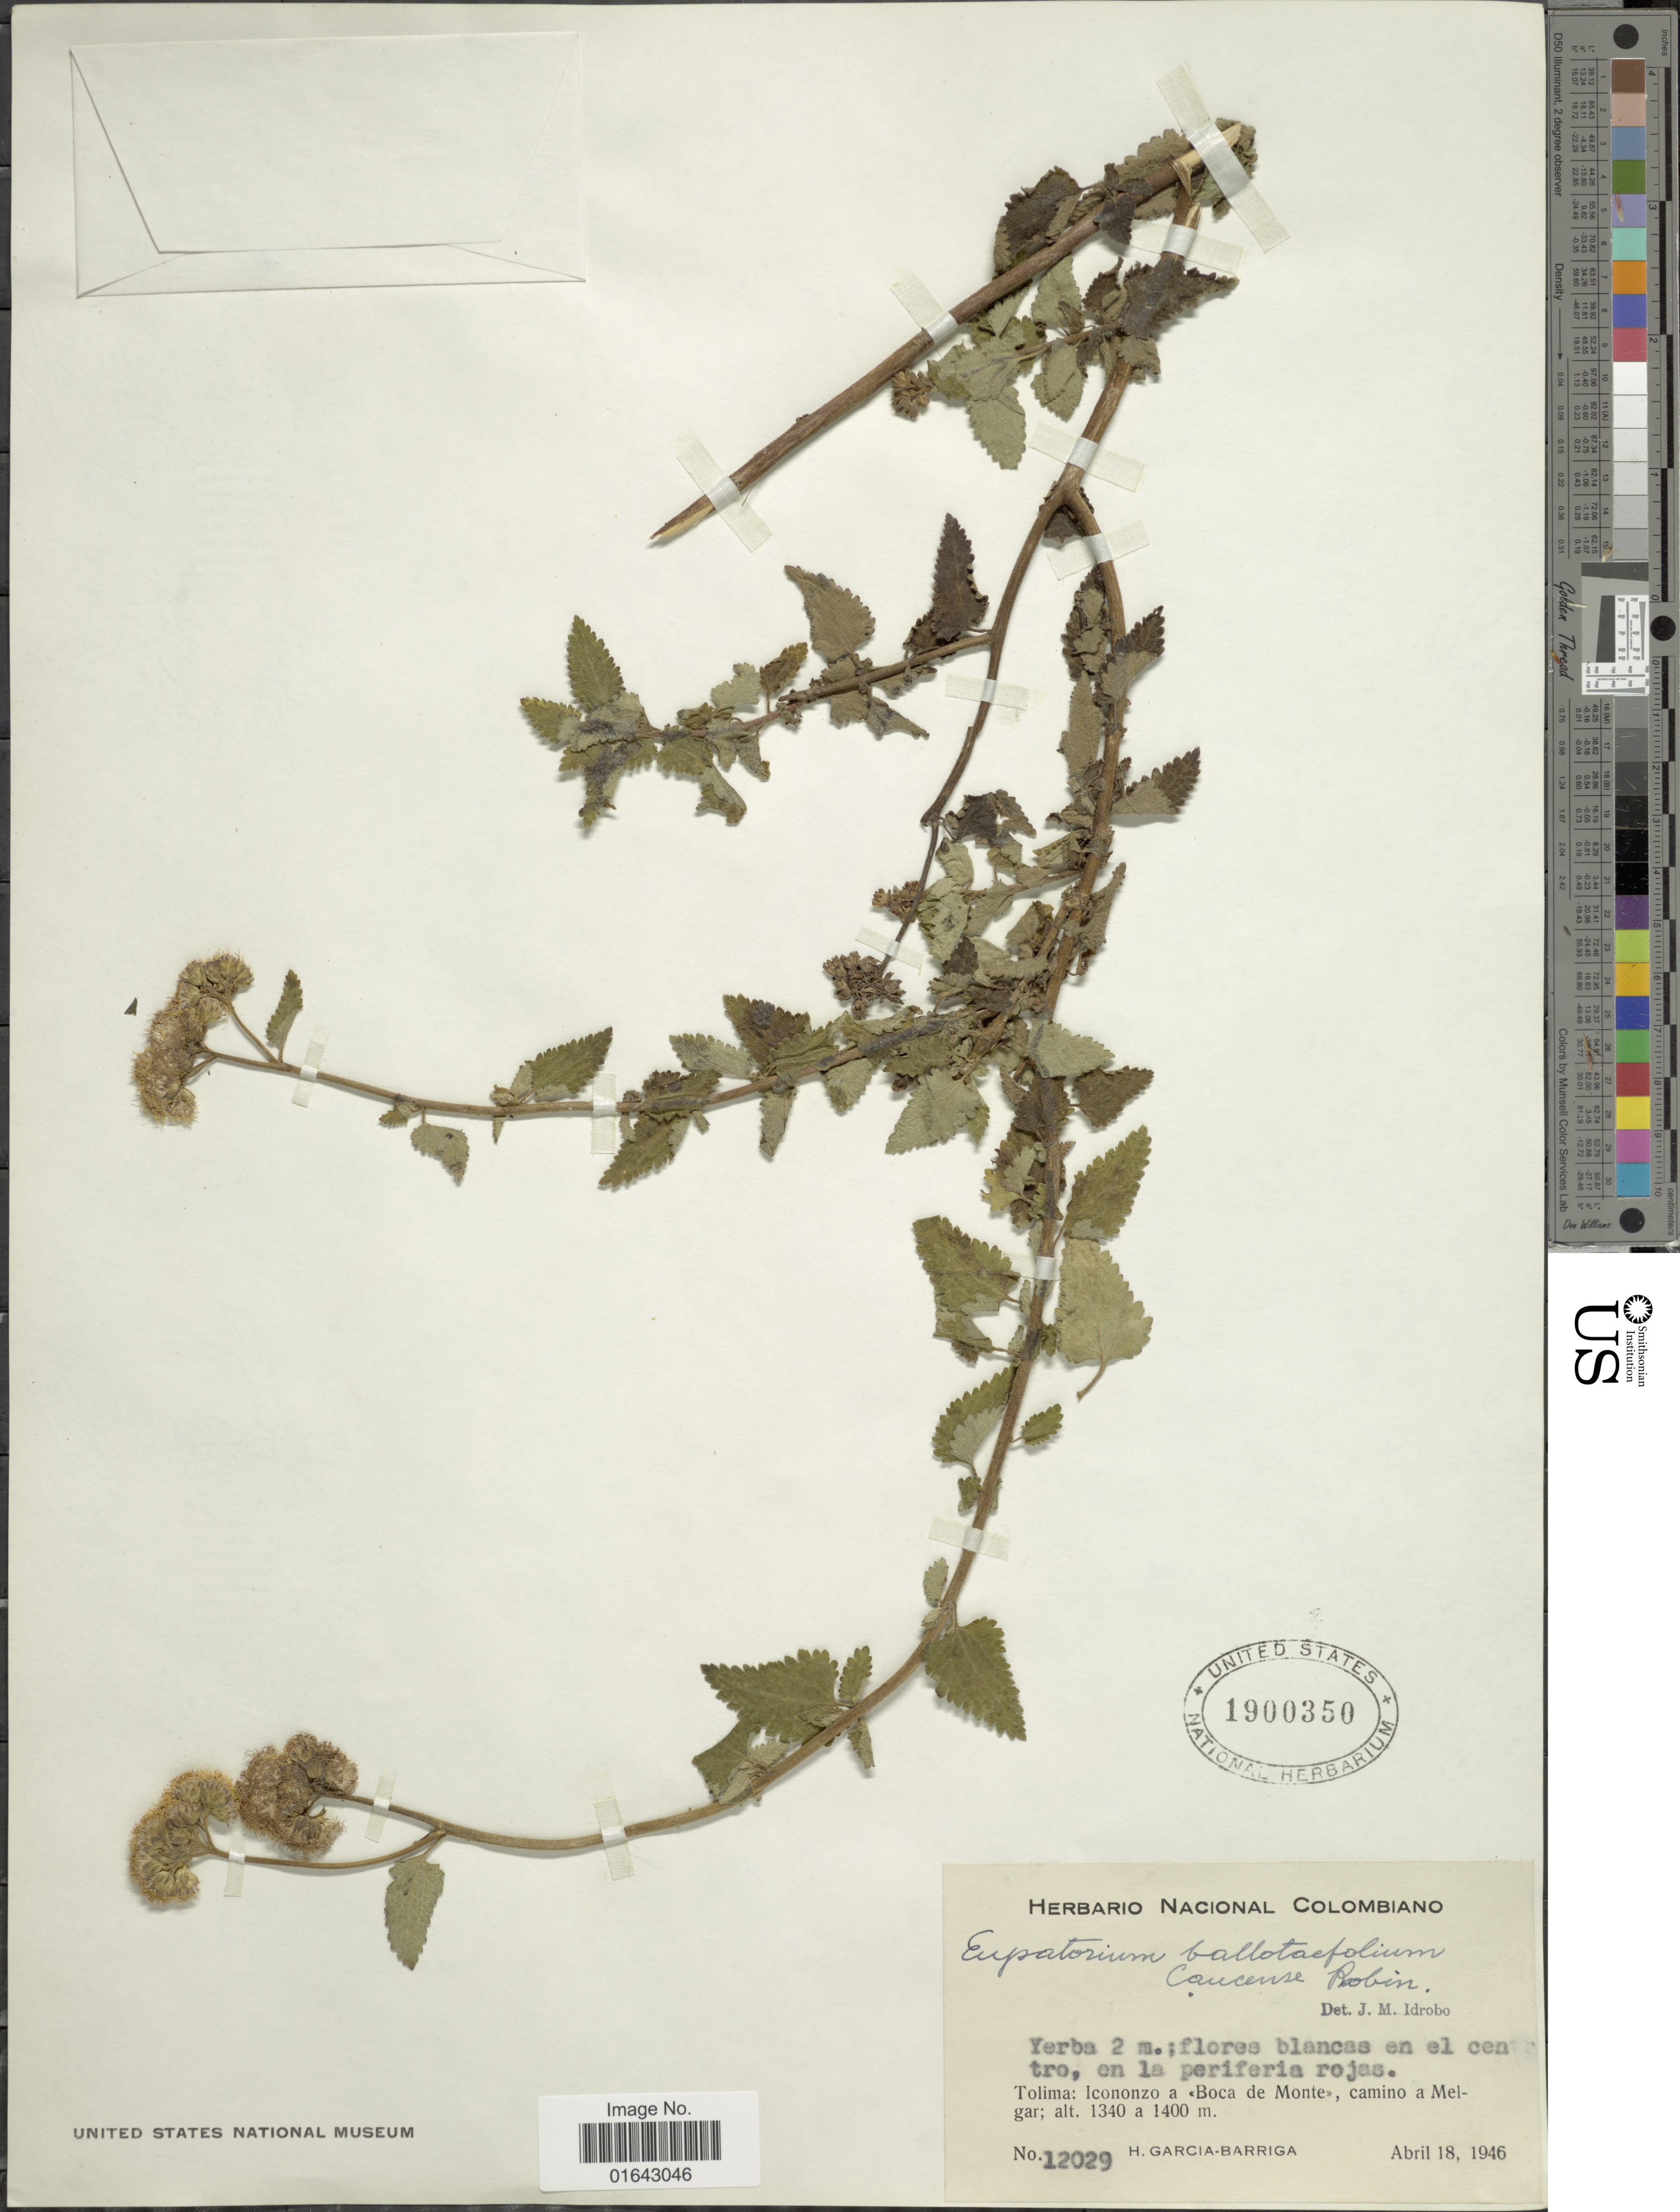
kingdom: Plantae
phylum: Tracheophyta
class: Magnoliopsida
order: Asterales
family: Asteraceae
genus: Conocliniopsis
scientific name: Conocliniopsis prasiifolia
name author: (DC.) R.M. King & H. Rob.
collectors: H. García Barriga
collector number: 12029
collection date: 1946-04-18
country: Colombia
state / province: Tolima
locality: Tolima: Icononzo a <<Boca de Monte>>,, camino a Melgar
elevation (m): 1340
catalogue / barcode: US 1900350